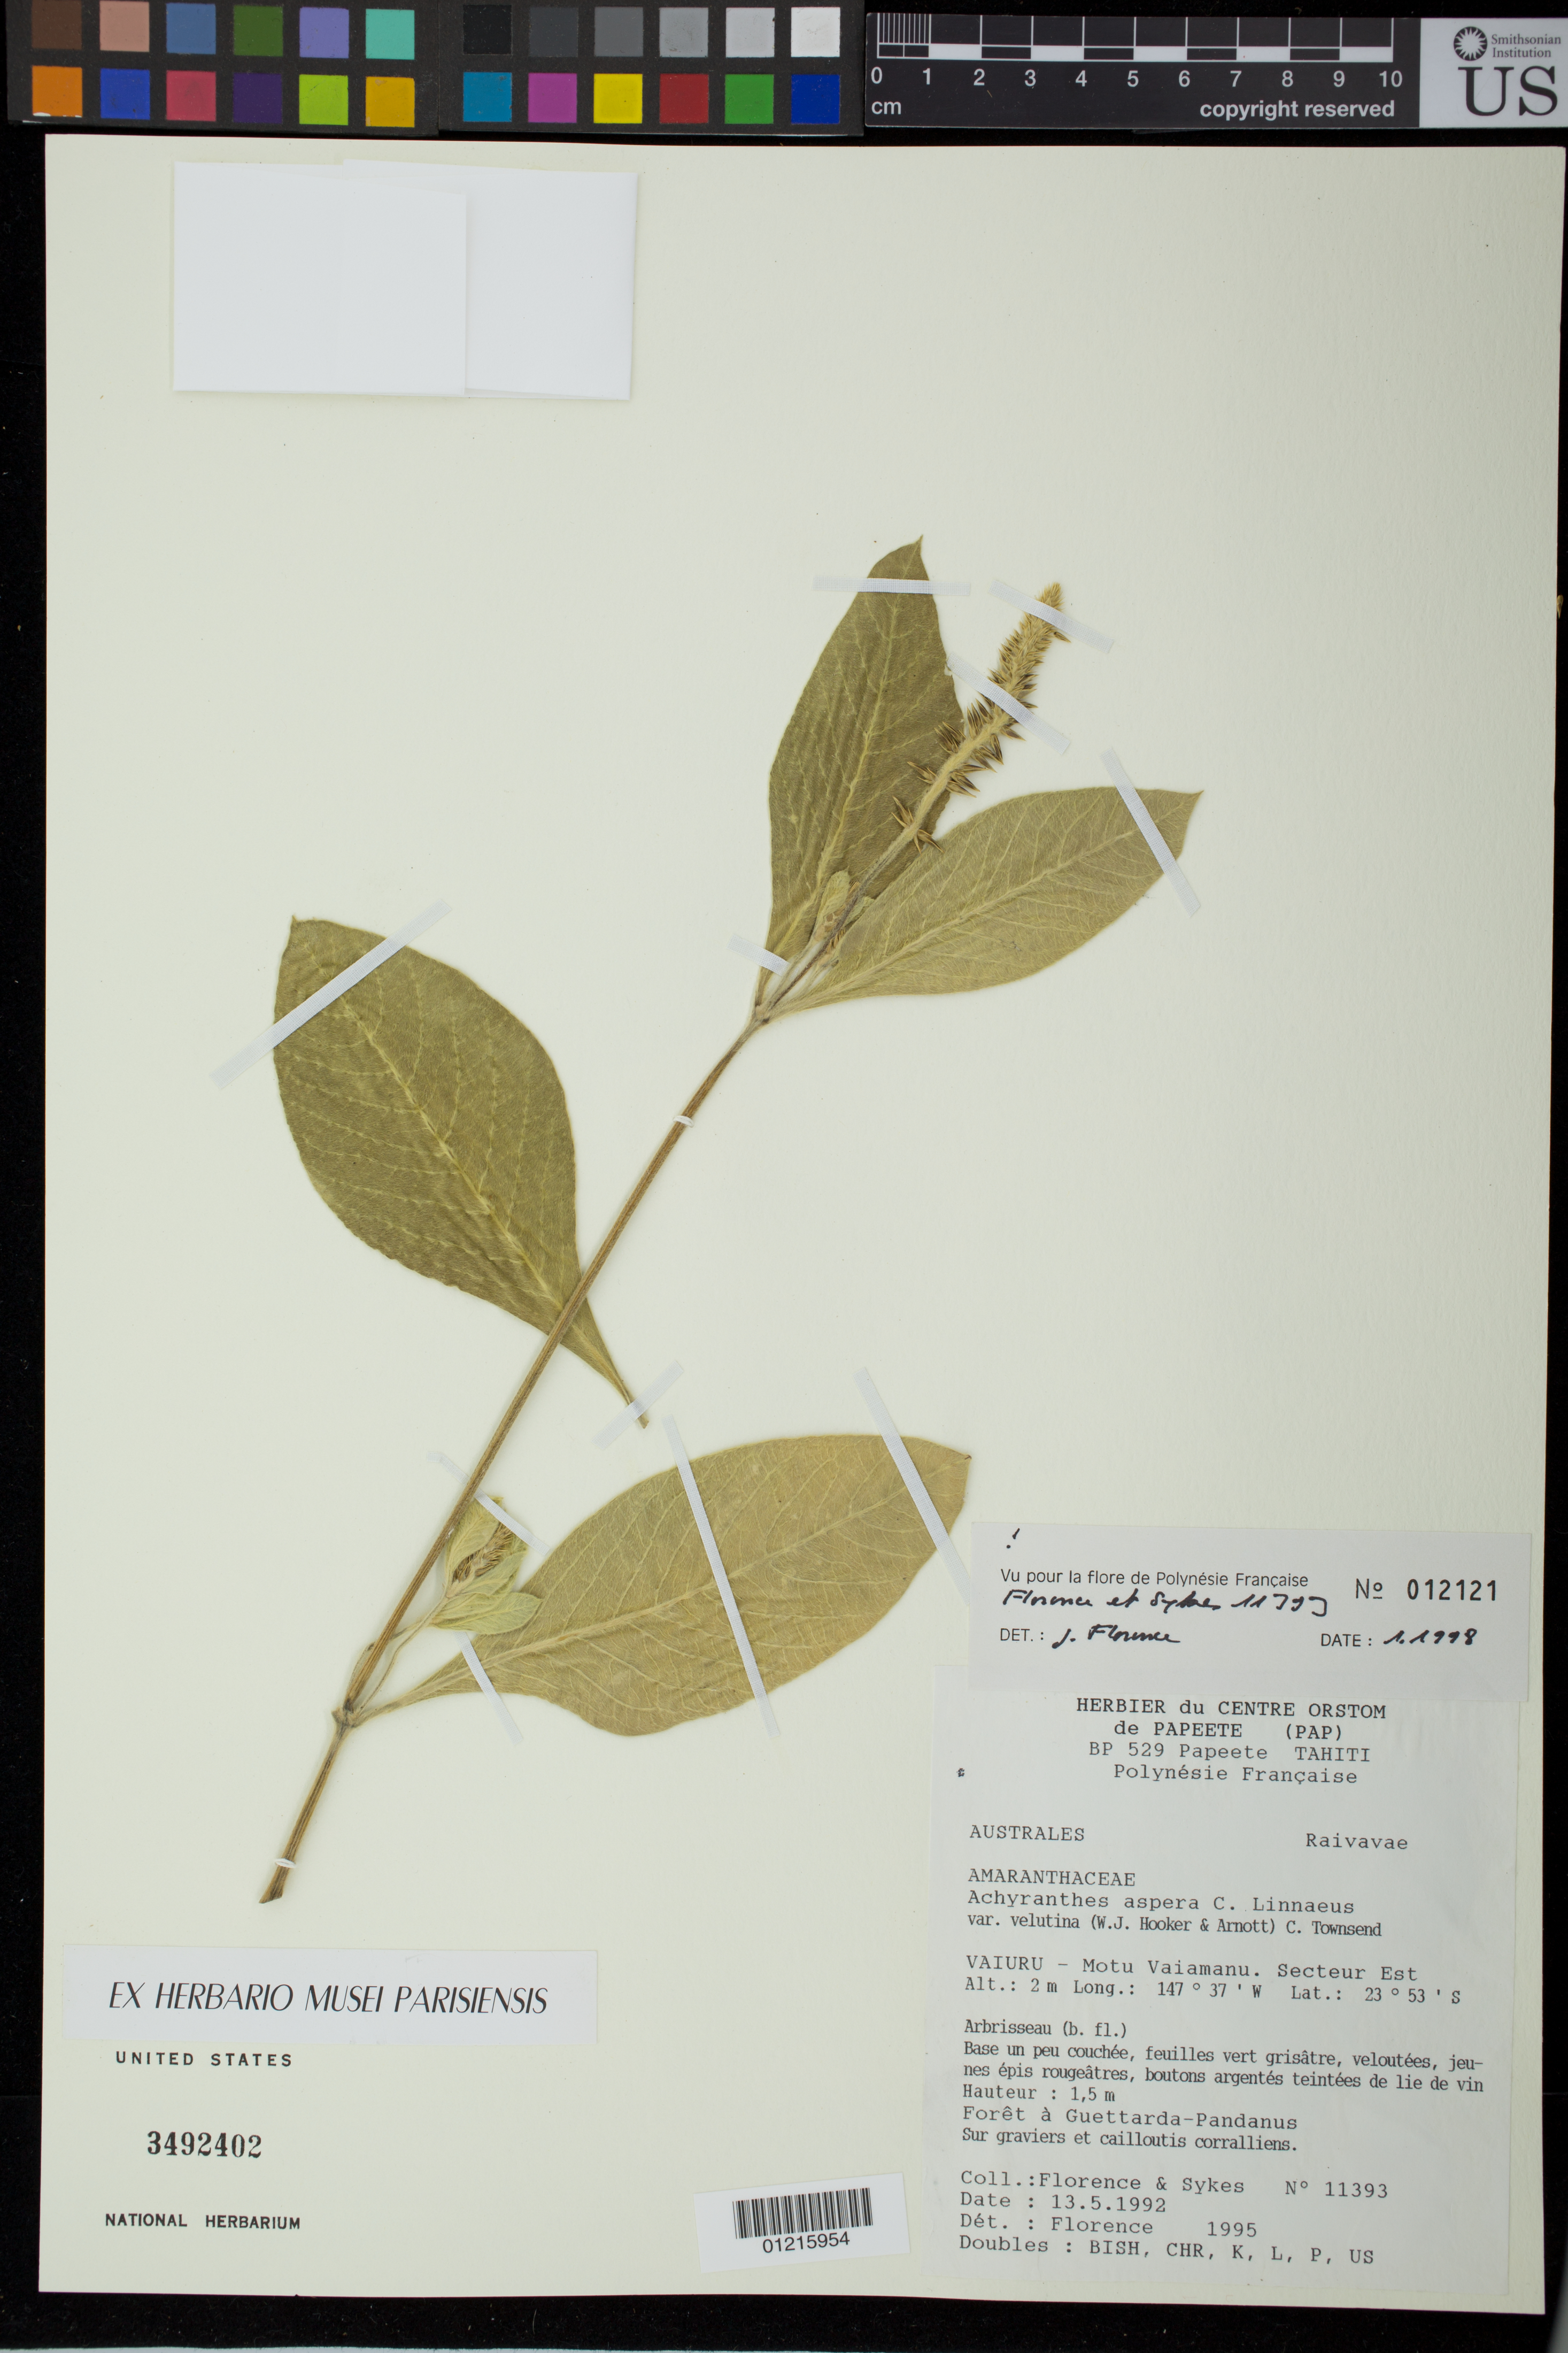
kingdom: Plantae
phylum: Tracheophyta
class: Magnoliopsida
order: Caryophyllales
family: Amaranthaceae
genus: Achyranthes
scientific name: Achyranthes aspera var. velutina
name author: (Hook. & Arn.) C. C. Towns.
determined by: Florence, J.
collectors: J. Florence & Sykes, --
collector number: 11393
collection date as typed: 13 May 1992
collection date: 1992-05-13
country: French Polynesia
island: Raivavae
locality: Vairu - Motu Vaiamanu. Secteur Est.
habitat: Forèt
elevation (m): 2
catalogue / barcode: US 3492402